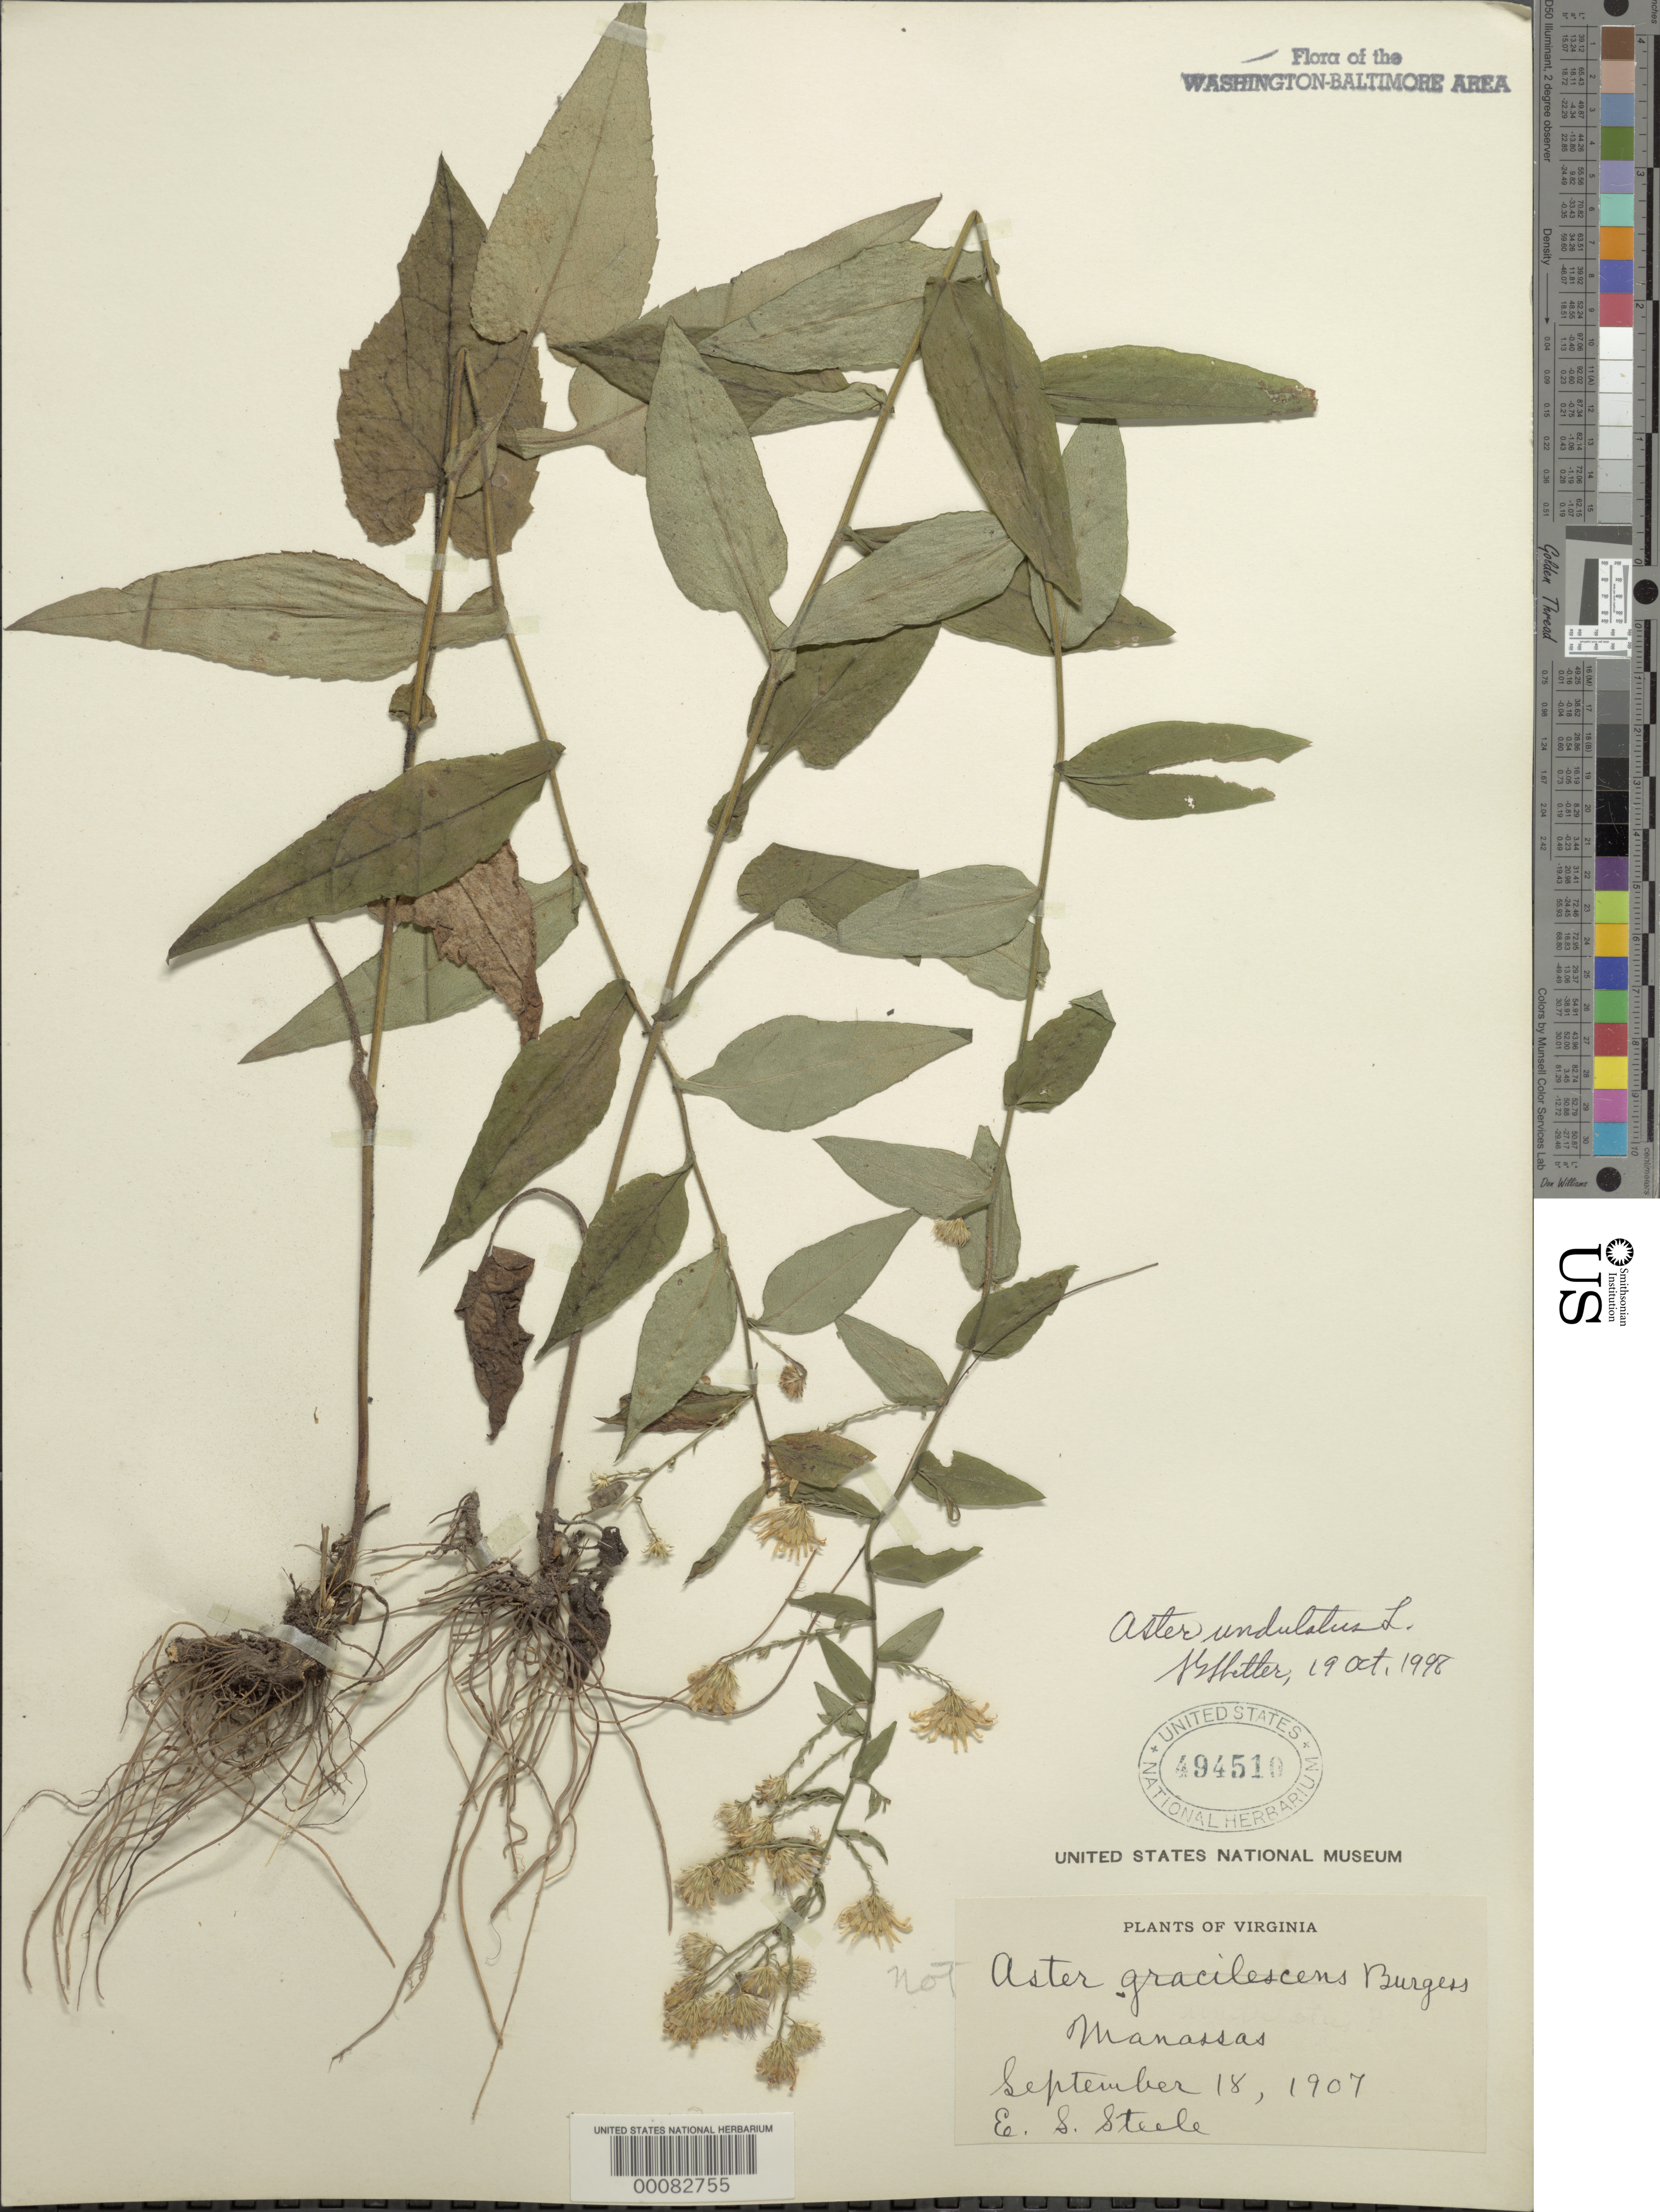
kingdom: Plantae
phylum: Tracheophyta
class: Magnoliopsida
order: Asterales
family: Asteraceae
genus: Symphyotrichum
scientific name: Symphyotrichum undulatum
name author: (L.) G.L. Nesom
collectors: E. Steele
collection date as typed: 18 Sep 1907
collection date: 1907-09-18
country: United States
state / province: Virginia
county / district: Prince William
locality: Manassas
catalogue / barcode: US 494510